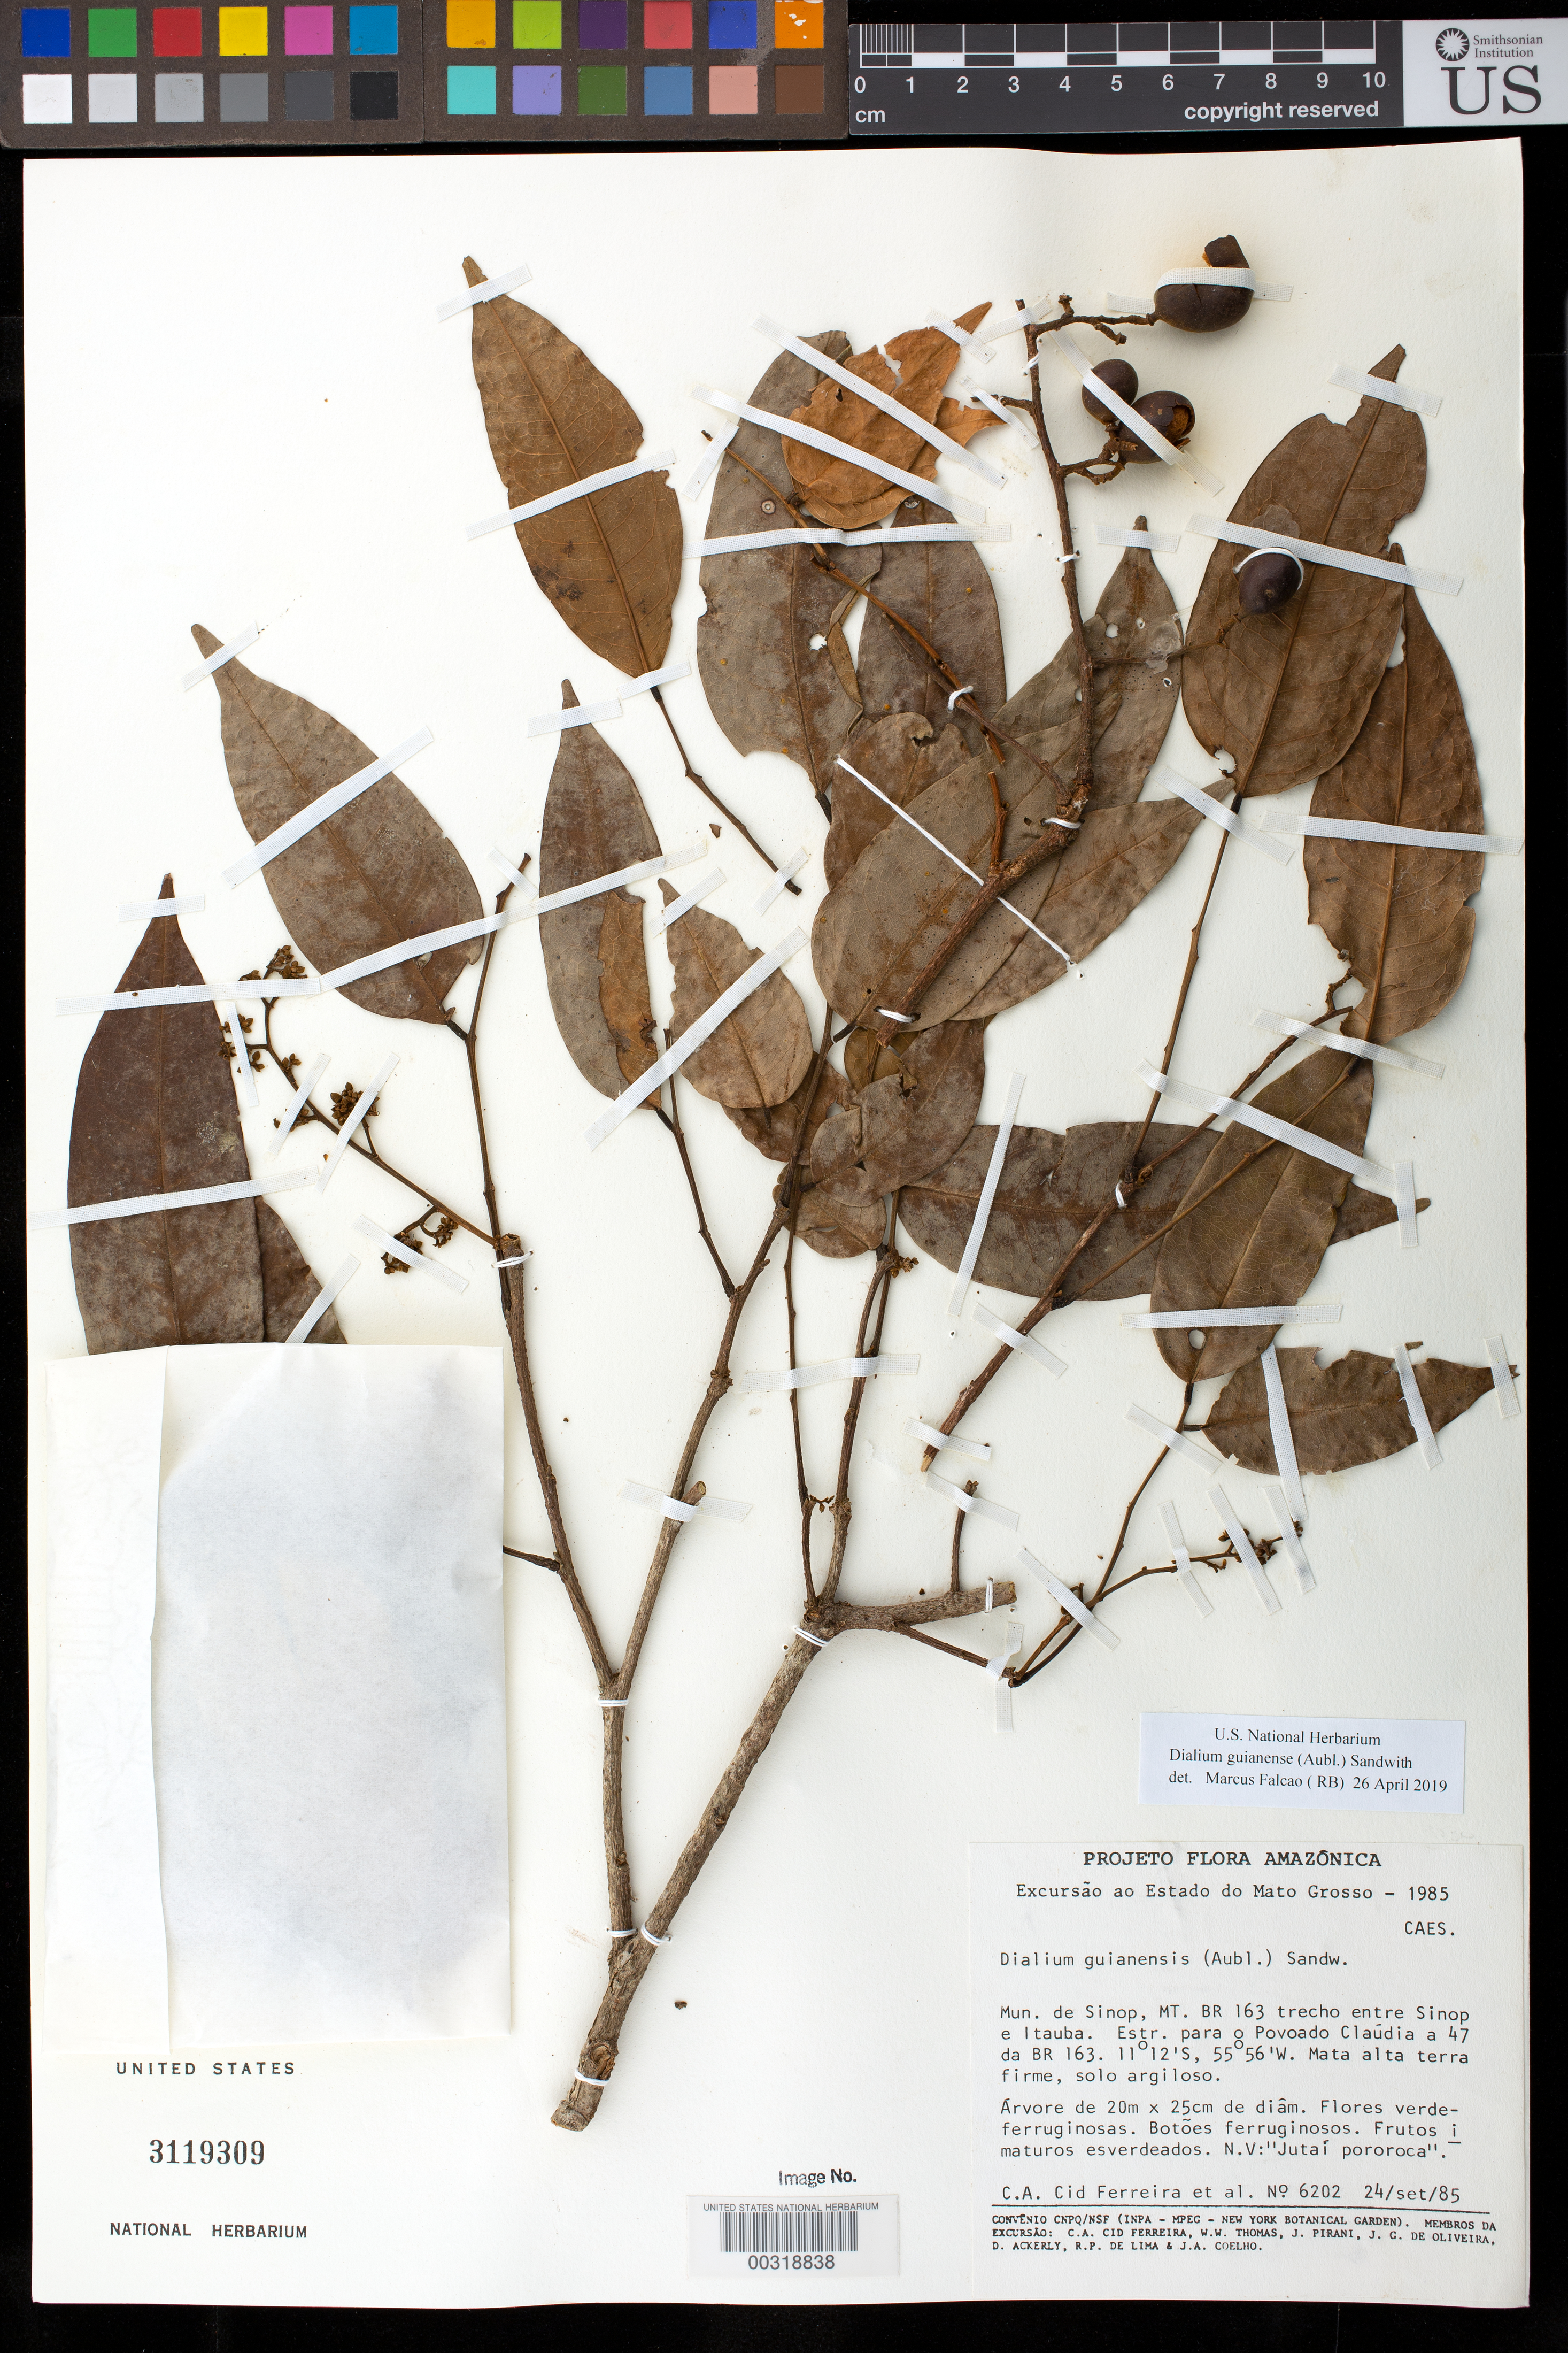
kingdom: Plantae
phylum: Tracheophyta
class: Magnoliopsida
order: Fabales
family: Fabaceae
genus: Dialium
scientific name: Dialium guianense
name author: (Aubl.) Sandwith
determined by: Falcão, Marcus J.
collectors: C. A. Cid Ferreira, W. W. Thomas, J. R. Pirani, J. G. Oliveira, D. Ackerley, R. P. Lima & J. A. Coelho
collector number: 6202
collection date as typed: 24 Sep 1985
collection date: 1985-09-24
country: Brazil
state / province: Mato Grosso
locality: Sinop mun. (?), mt. br 163, part between sinop and itauba; road to povoado claudia 47 km by br 163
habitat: Tall forest on tera firme; clay ground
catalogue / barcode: US 3119309